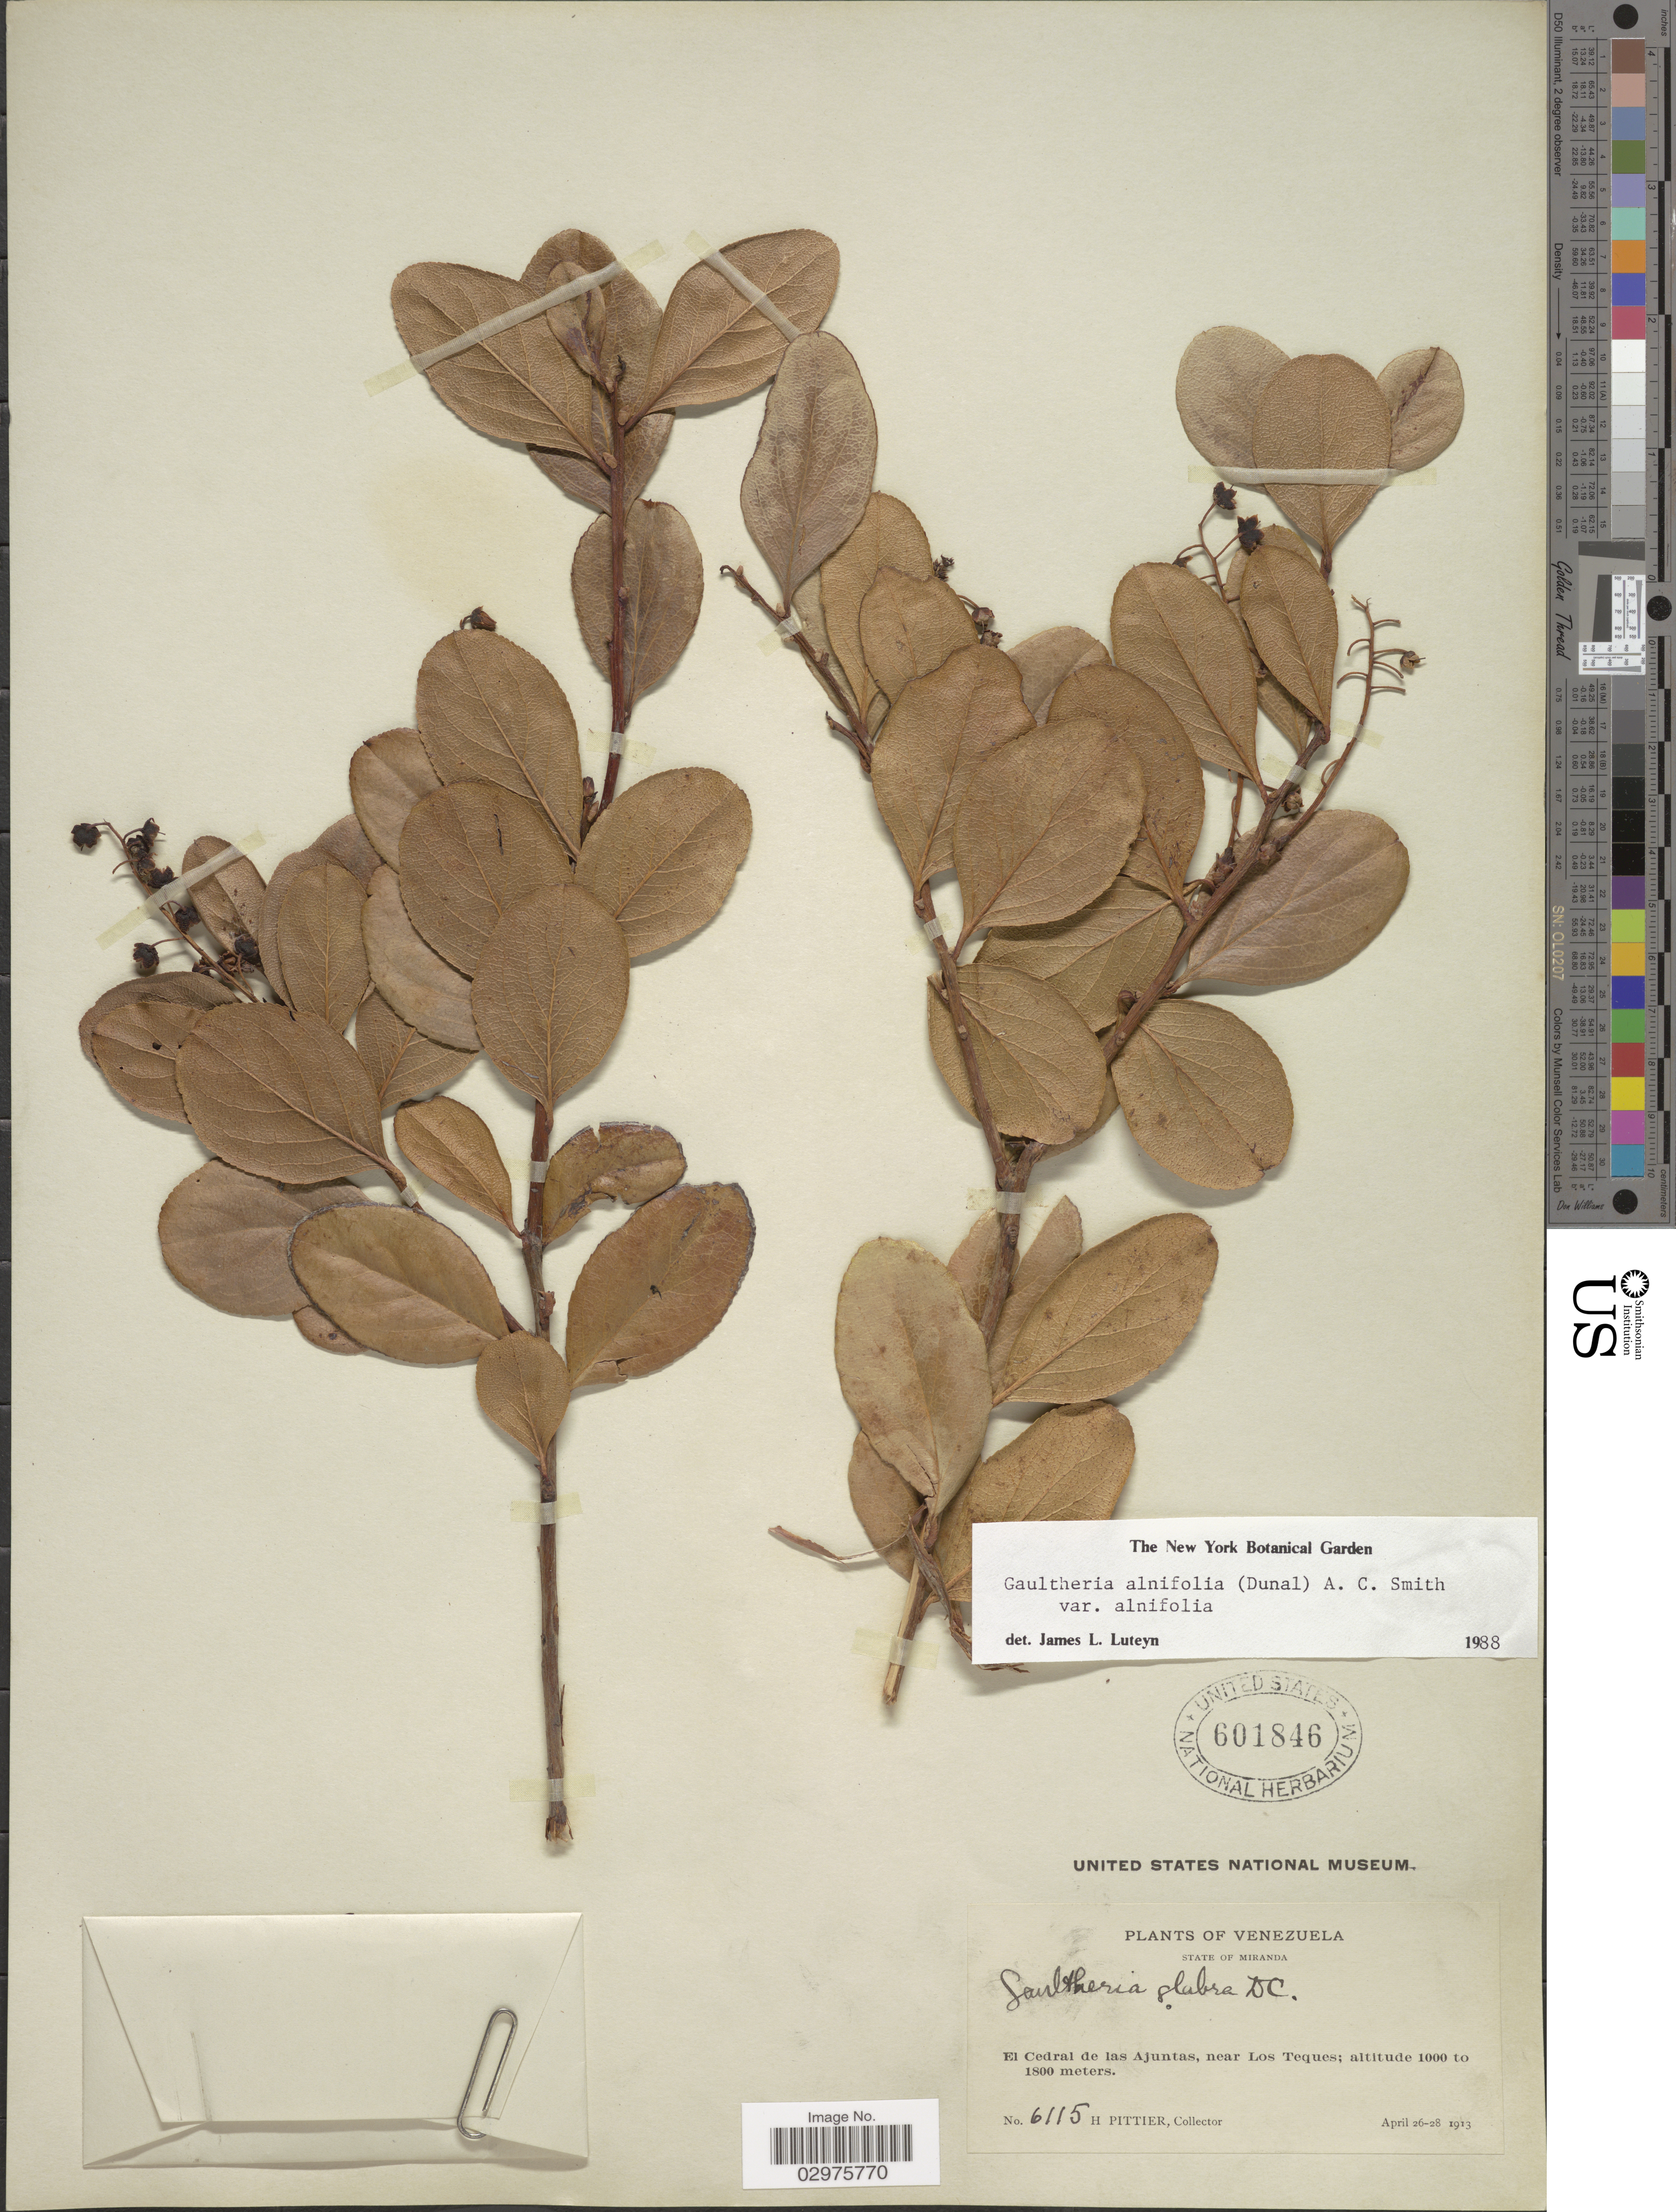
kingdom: Plantae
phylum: Tracheophyta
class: Magnoliopsida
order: Ericales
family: Ericaceae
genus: Gaultheria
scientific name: Gaultheria alnifolia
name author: (Dunal) A.C. Sm.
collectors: H. F. Pittier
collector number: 6115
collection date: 1913-04-26/1913-04-28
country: Venezuela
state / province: Miranda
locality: El Cedral de las Ajuntas, near Los Teques.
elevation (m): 1000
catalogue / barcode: US 601846